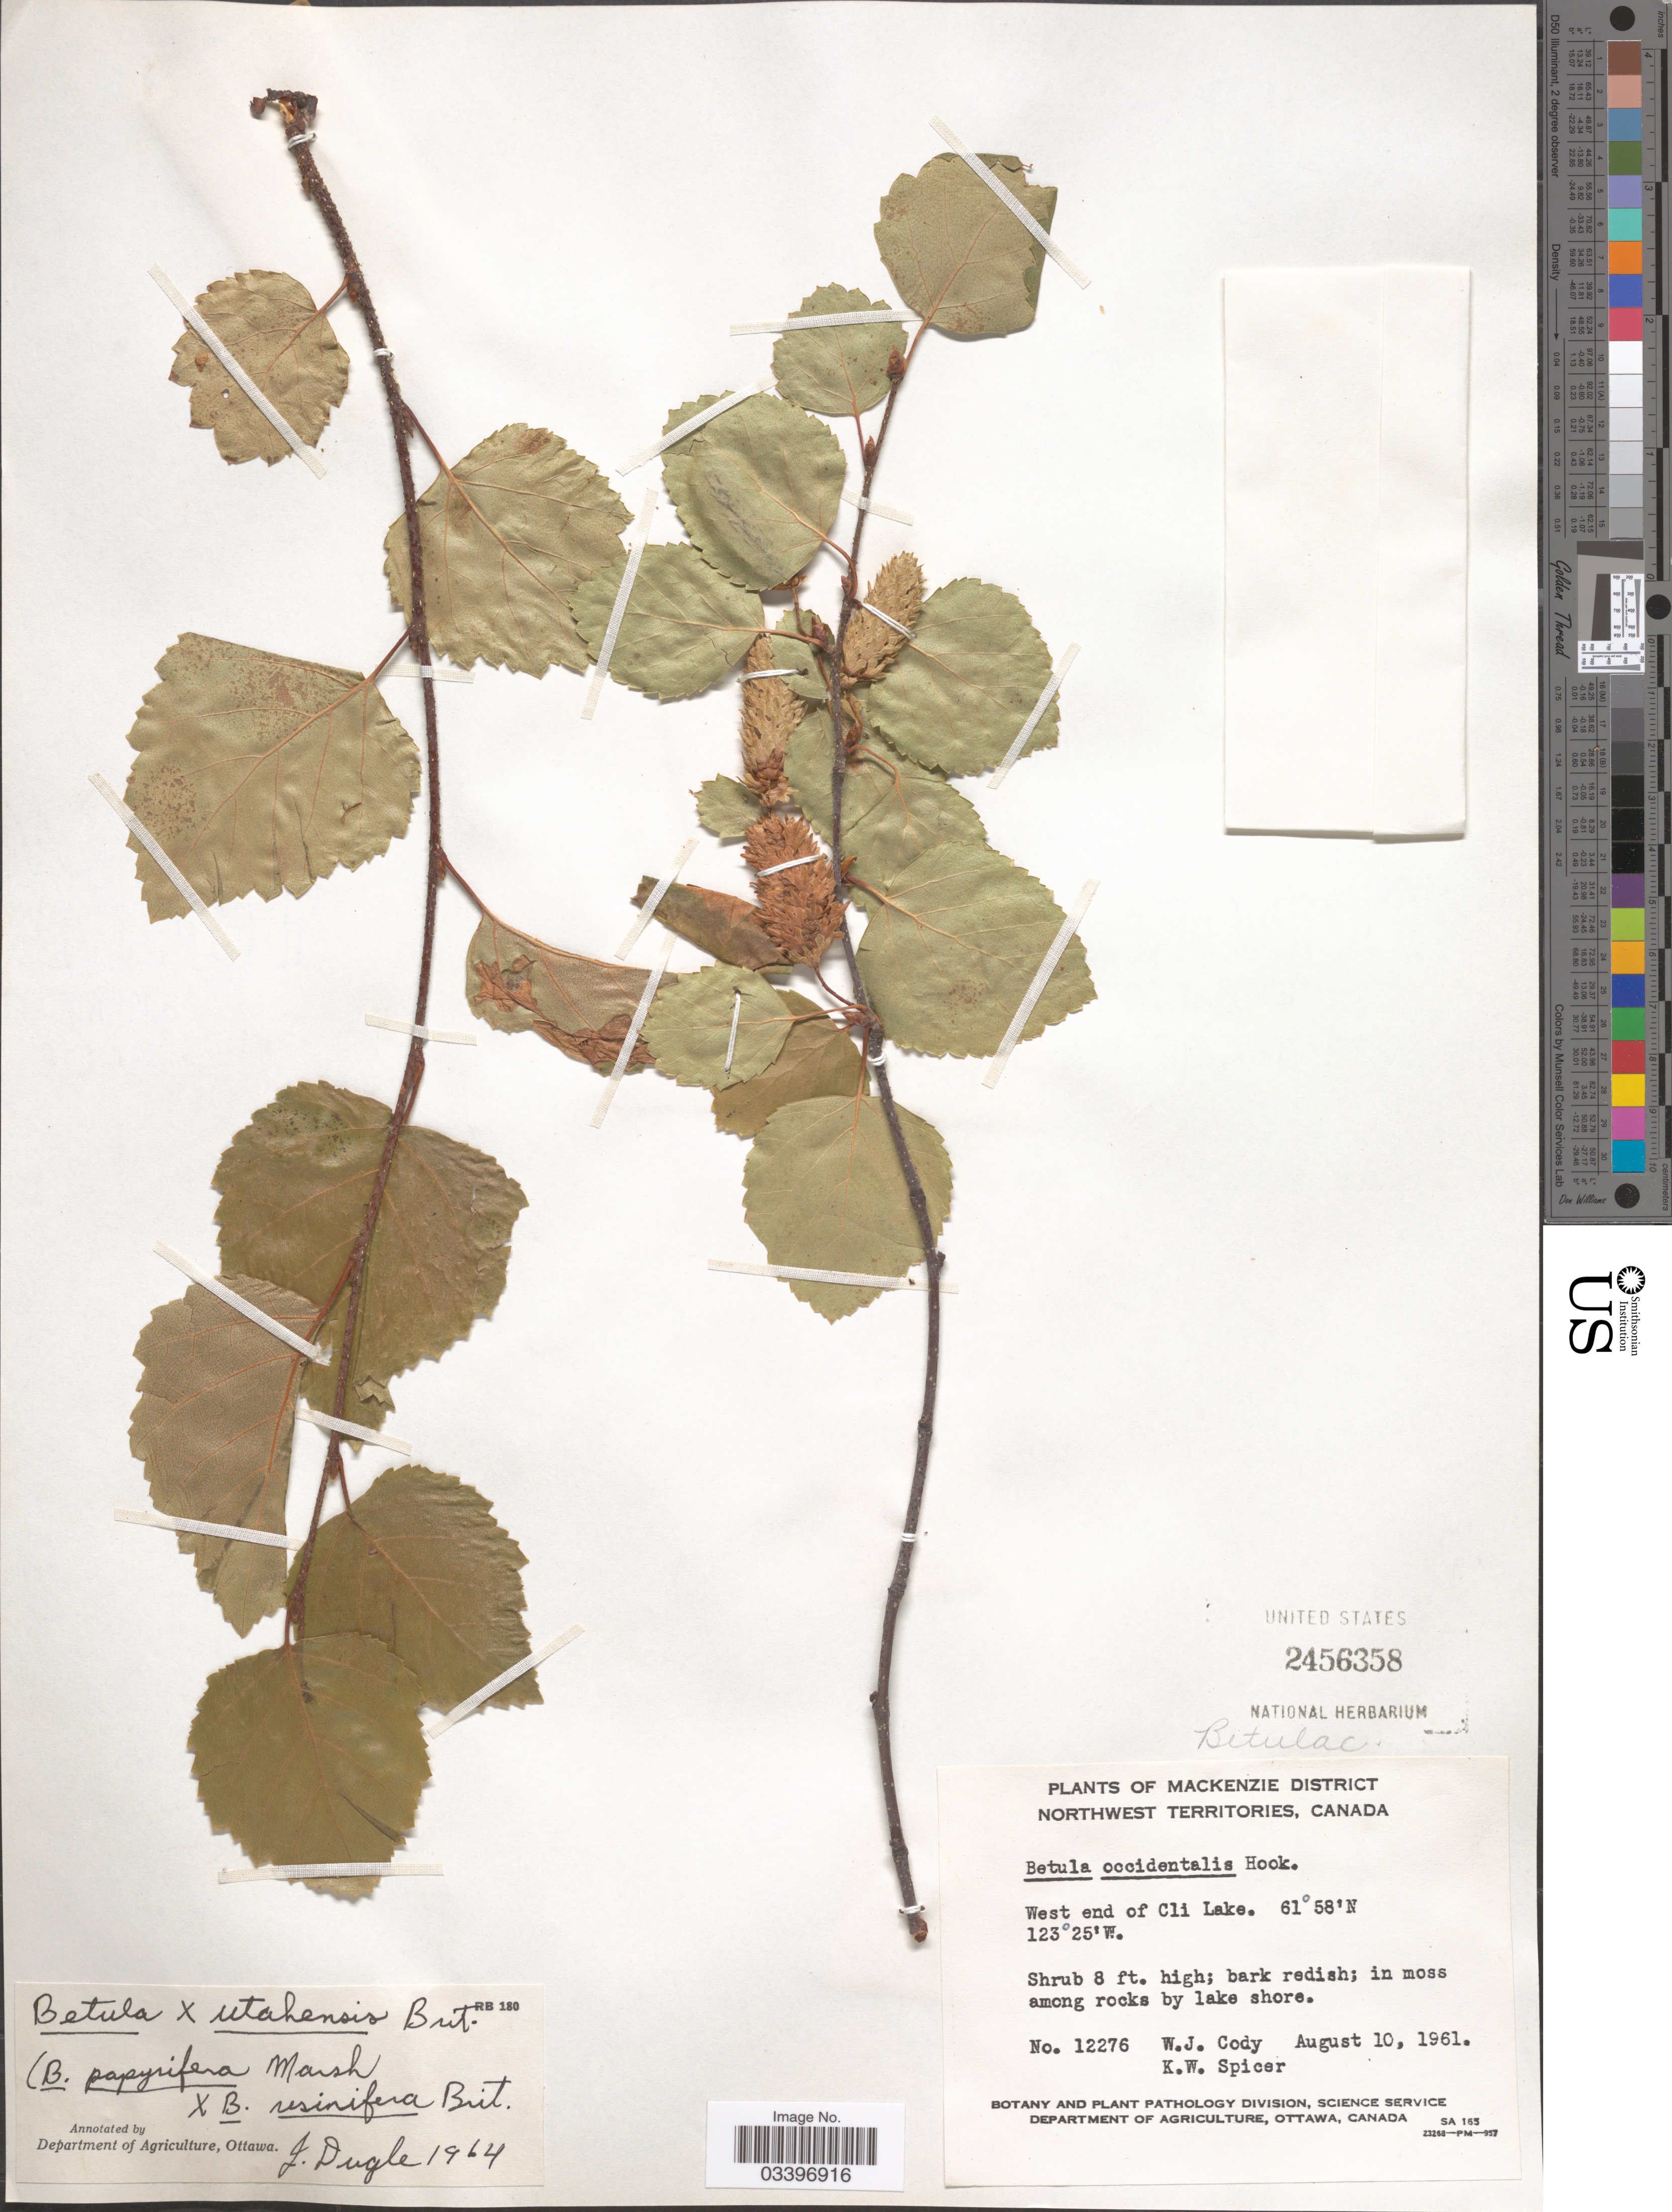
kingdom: Plantae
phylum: Tracheophyta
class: Magnoliopsida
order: Fagales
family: Betulaceae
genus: Betula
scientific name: Betula x utahensis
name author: Britton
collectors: W. Cody & K. Spicer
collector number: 12276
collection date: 1961-08-10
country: Canada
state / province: Northwest Territories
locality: Mackenzie District. West end of Cli Lake.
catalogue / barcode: US 2456358